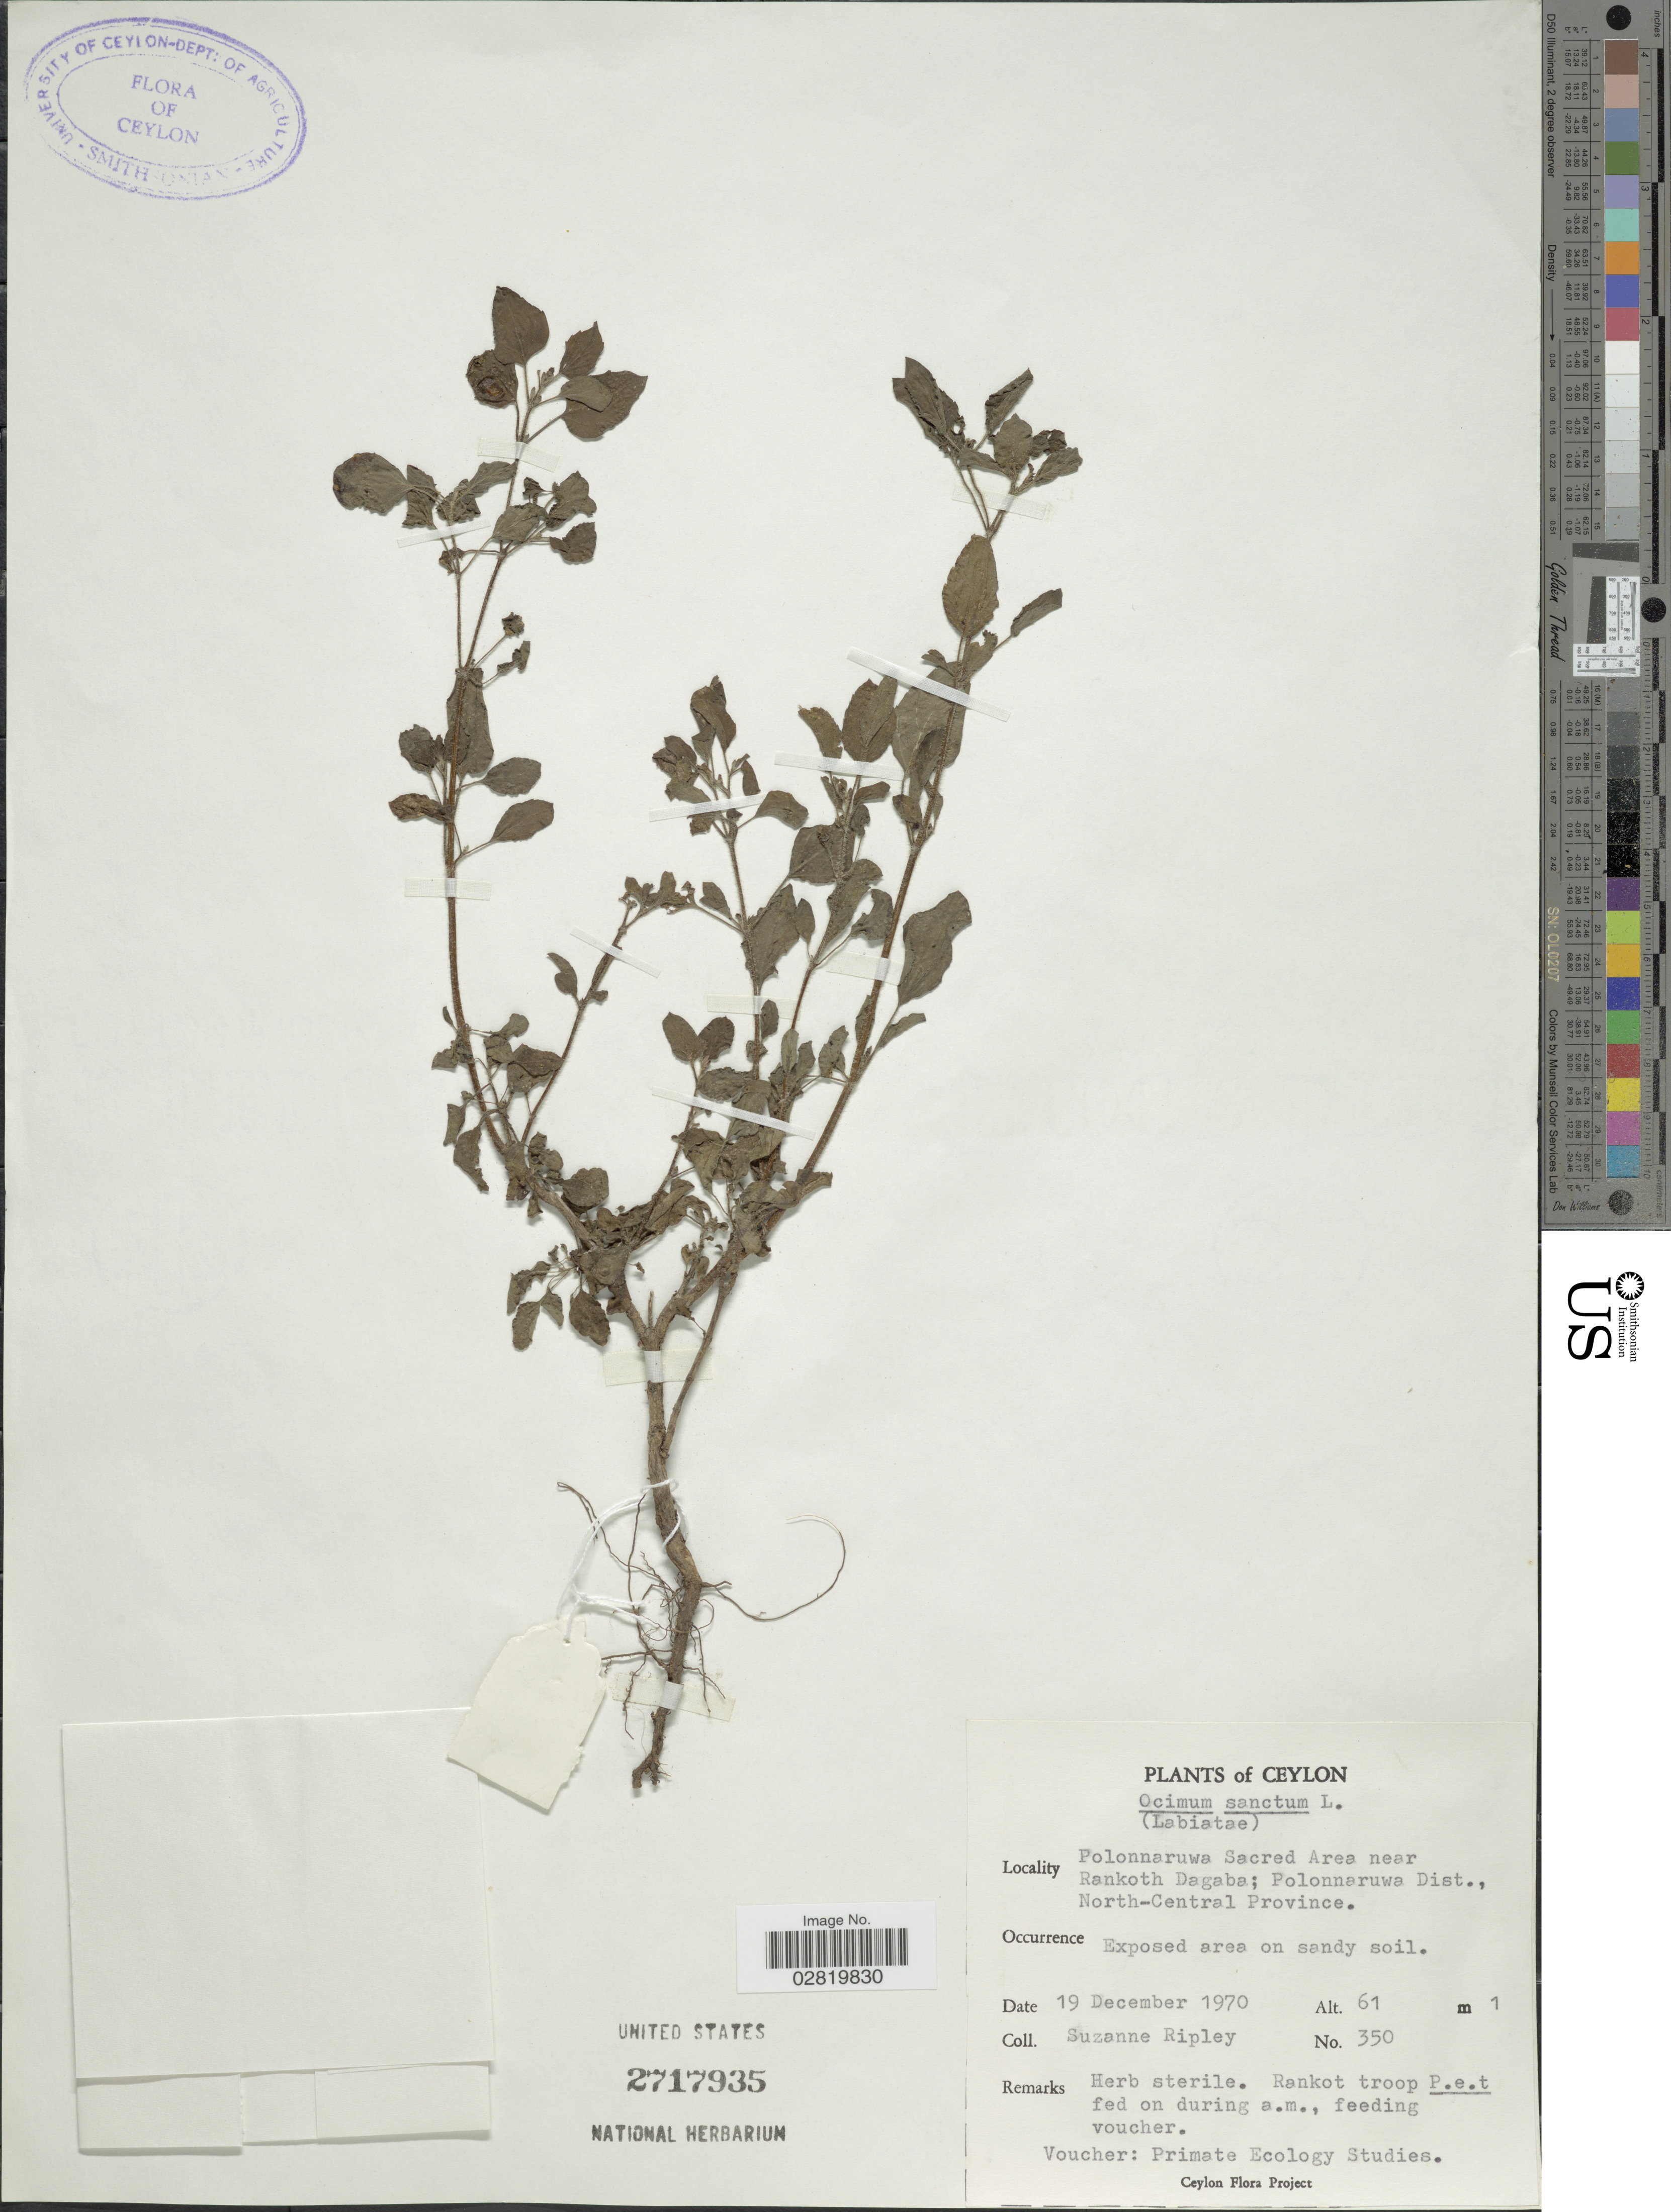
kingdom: Plantae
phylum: Tracheophyta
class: Magnoliopsida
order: Lamiales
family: Lamiaceae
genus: Ocimum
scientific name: Ocimum sanctum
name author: L.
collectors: S. Ripley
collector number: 350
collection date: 1970-12-19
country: Sri Lanka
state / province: North Central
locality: Ceylon, Polonnaruwa Sacred Area near Rankoth Dagaba; Polonnaruwa Dist., North-Central Province.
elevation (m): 61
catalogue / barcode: US 2717935